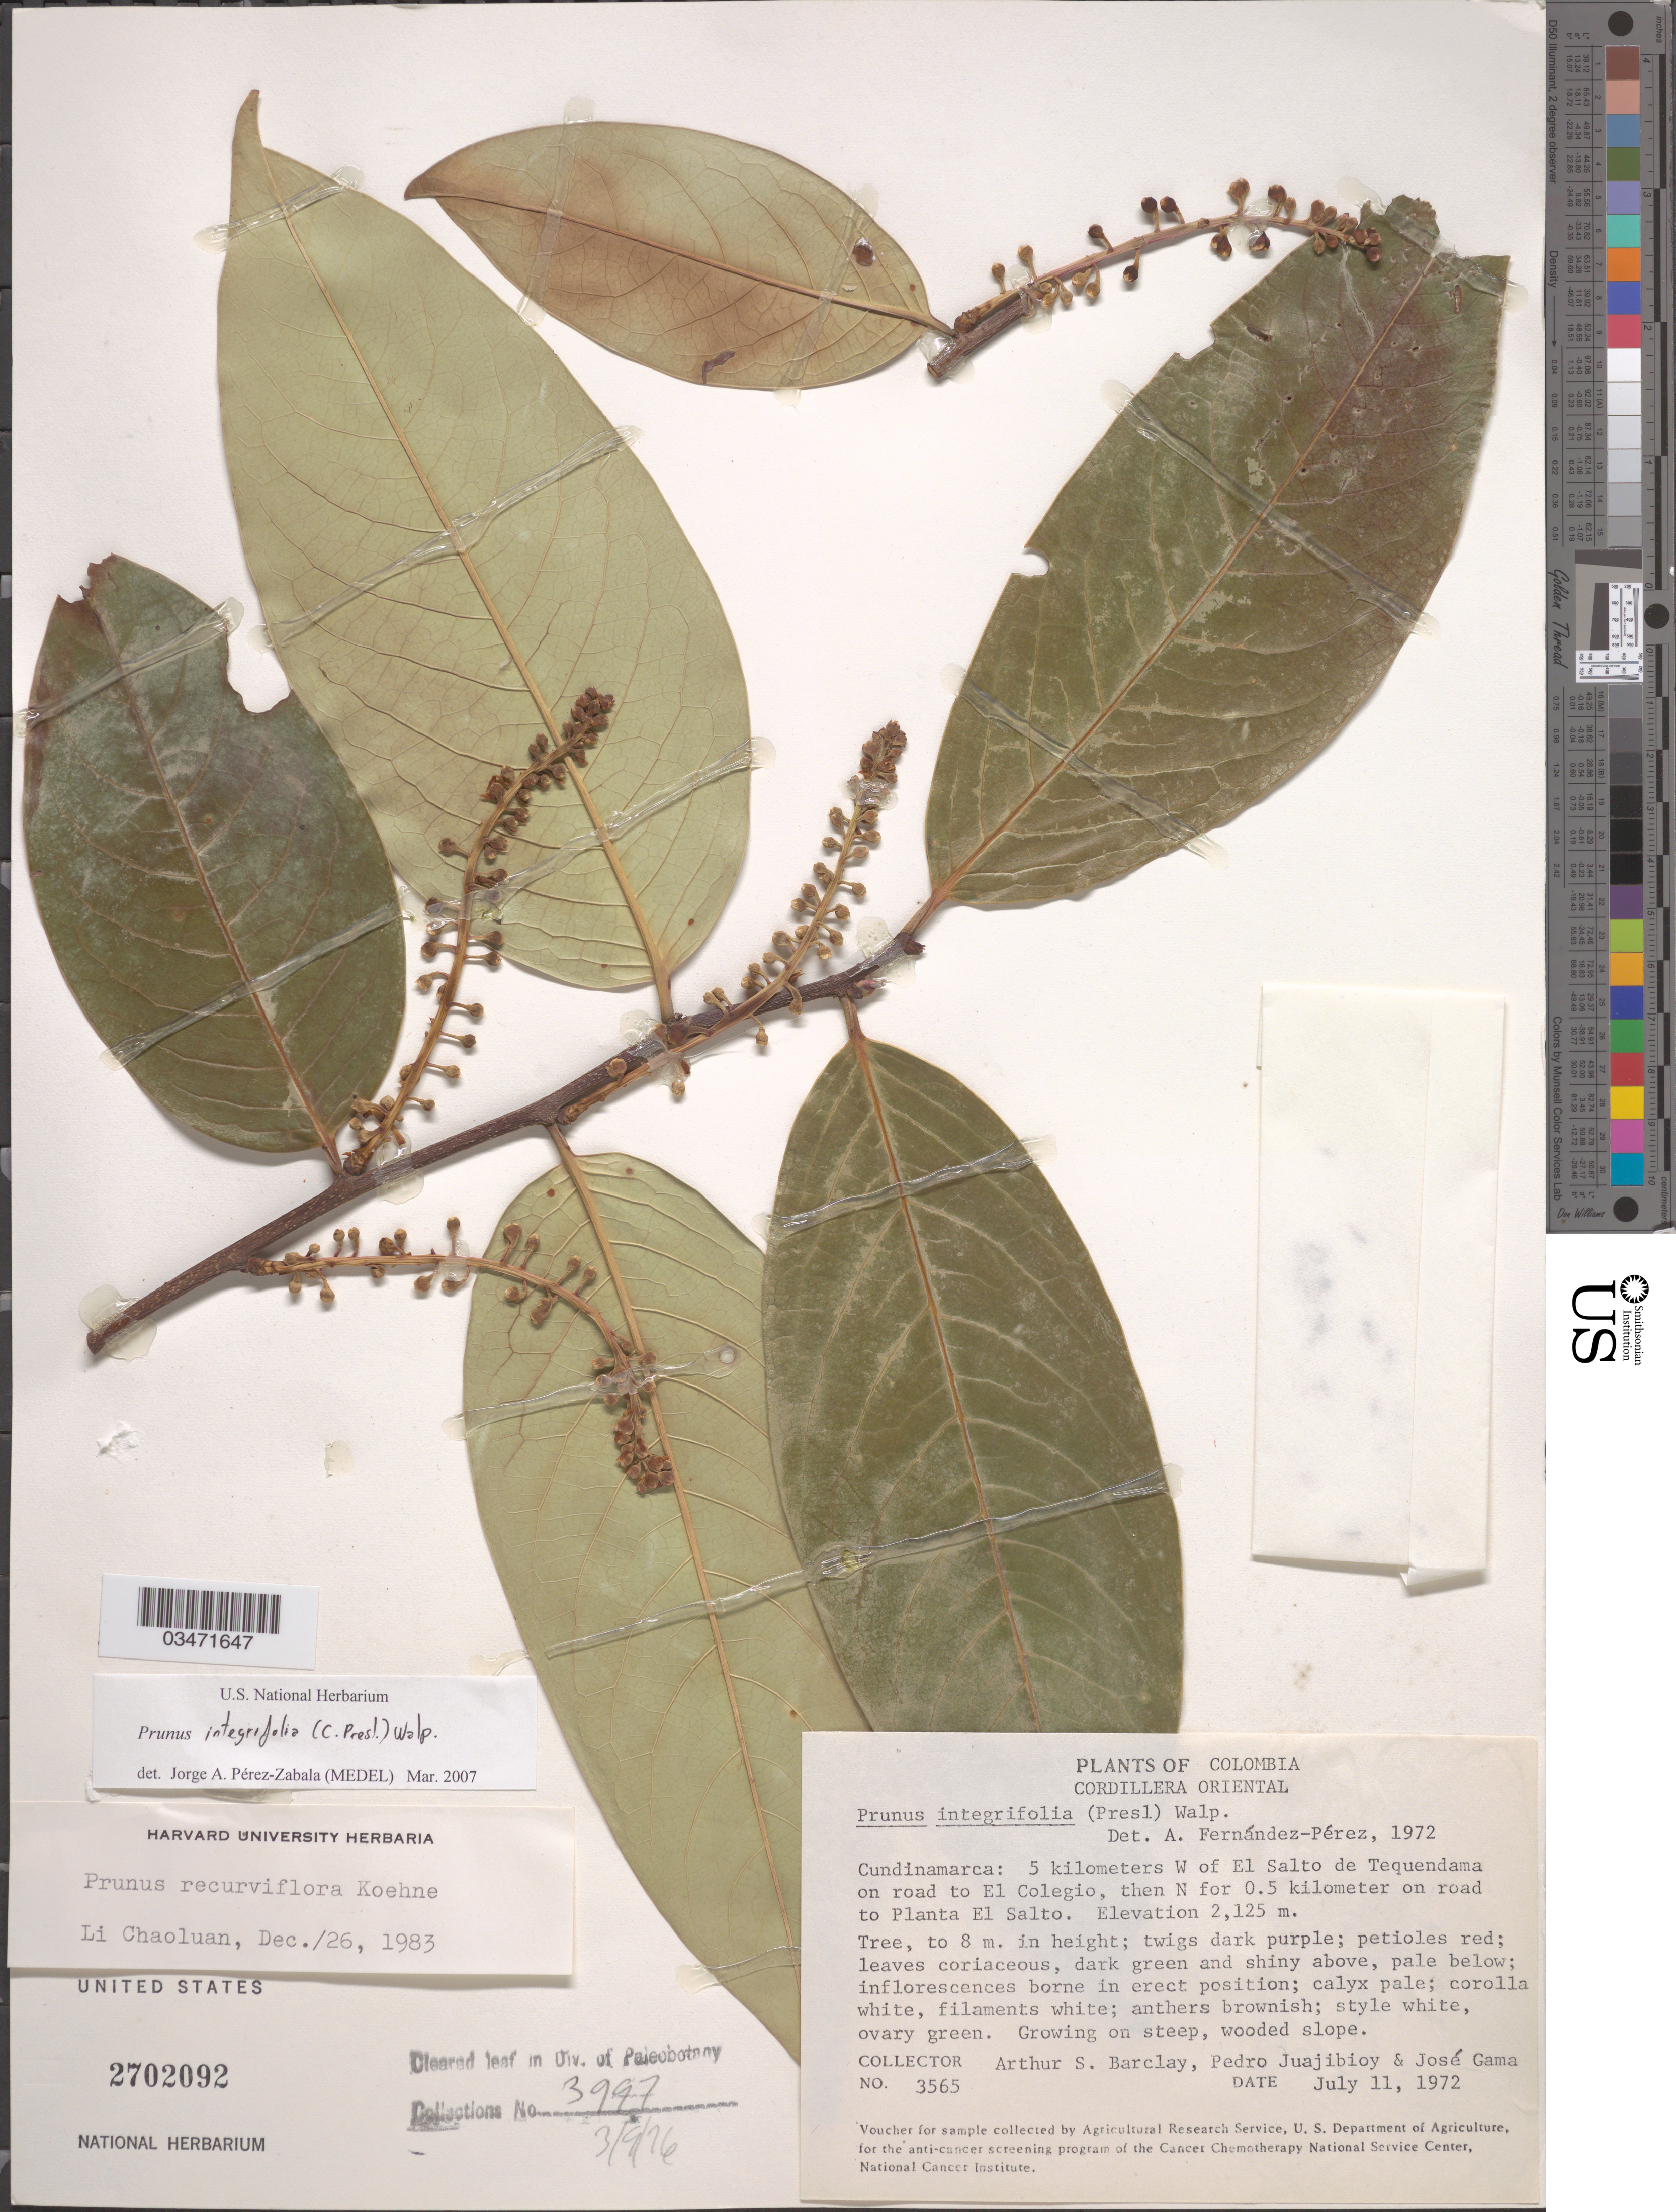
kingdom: Plantae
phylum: Tracheophyta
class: Magnoliopsida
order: Rosales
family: Rosaceae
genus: Prunus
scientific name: Prunus integrifolia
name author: (C. Presl) Walp.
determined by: Pérez-Zabala, Jorge A.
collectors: A. S. Barclay, P. Juajibioy & J. Gama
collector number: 3565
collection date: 1972-07-11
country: Colombia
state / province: Cundinamarca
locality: El Salto de Tequendama, 5 km W on road to El Colegio, then N for 0.5 km on road to Planta El Salto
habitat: Growing on steep, wooded slope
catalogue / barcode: US 2702092